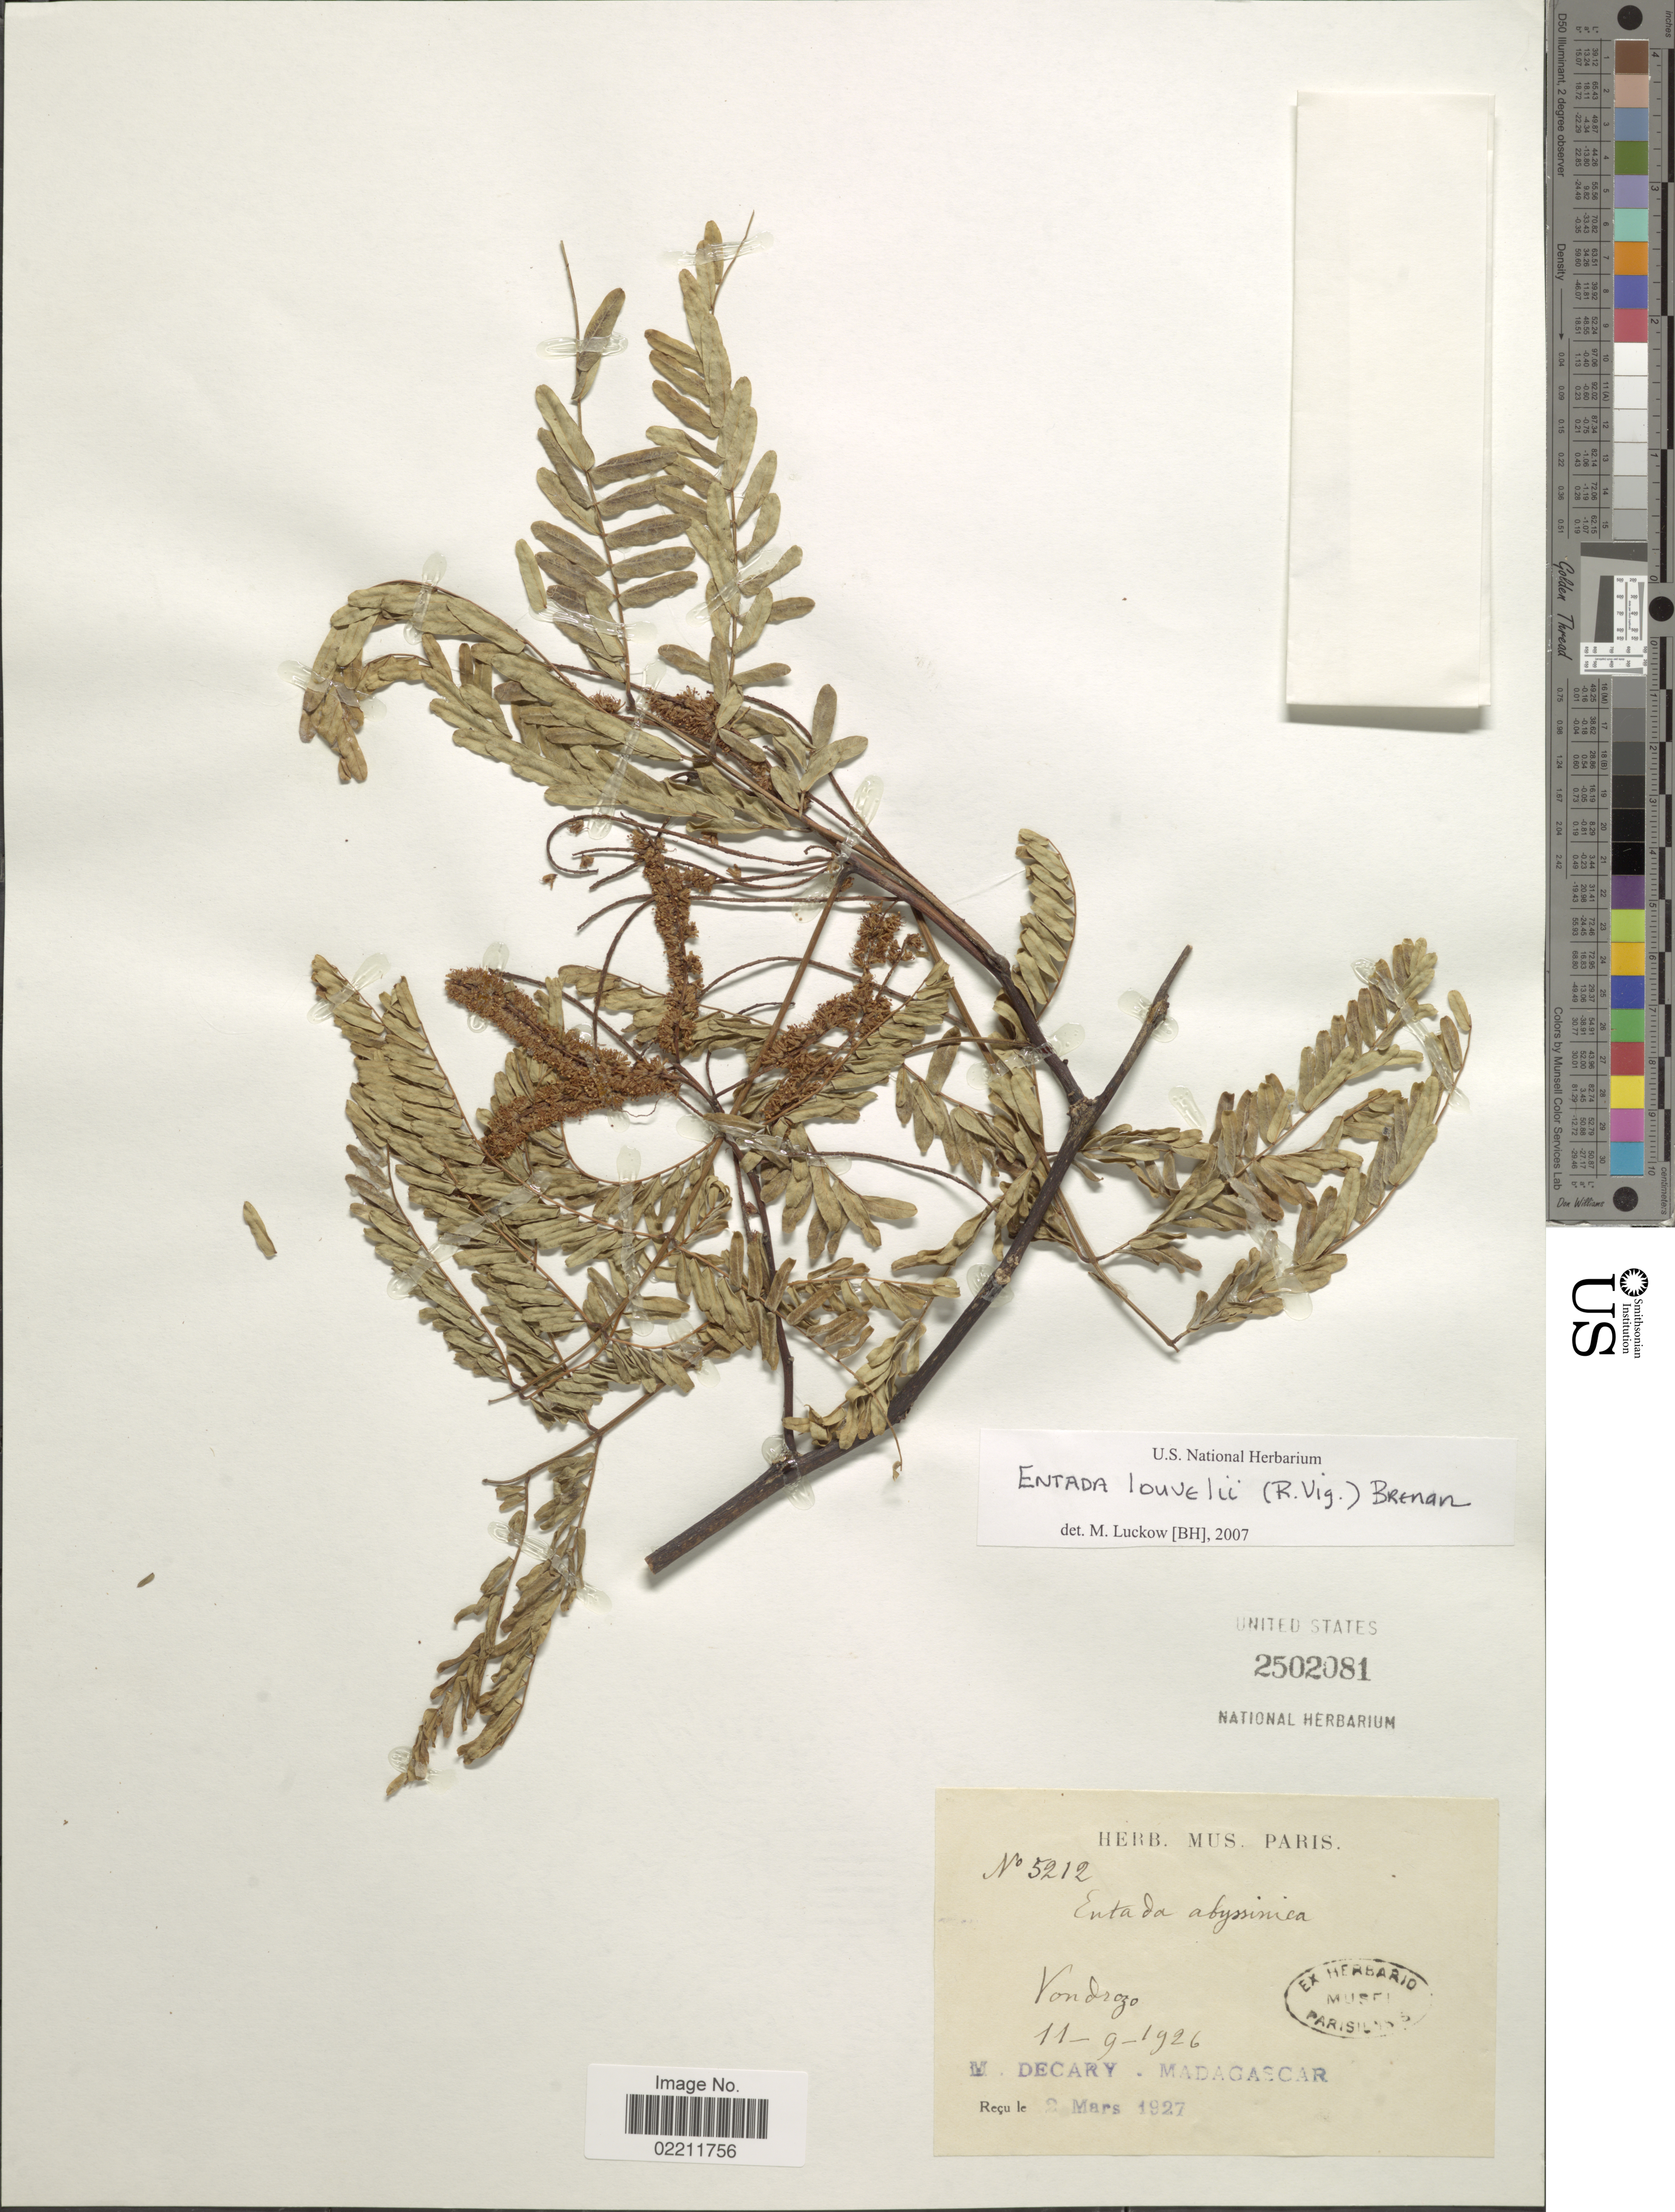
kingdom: Plantae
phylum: Tracheophyta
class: Magnoliopsida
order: Fabales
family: Fabaceae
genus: Entada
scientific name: Entada louvelii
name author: (R. Vig.) Brenan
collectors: R. Decary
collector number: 5212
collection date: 1926-09-11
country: Madagascar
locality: Vondrozo.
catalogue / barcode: US 2502081